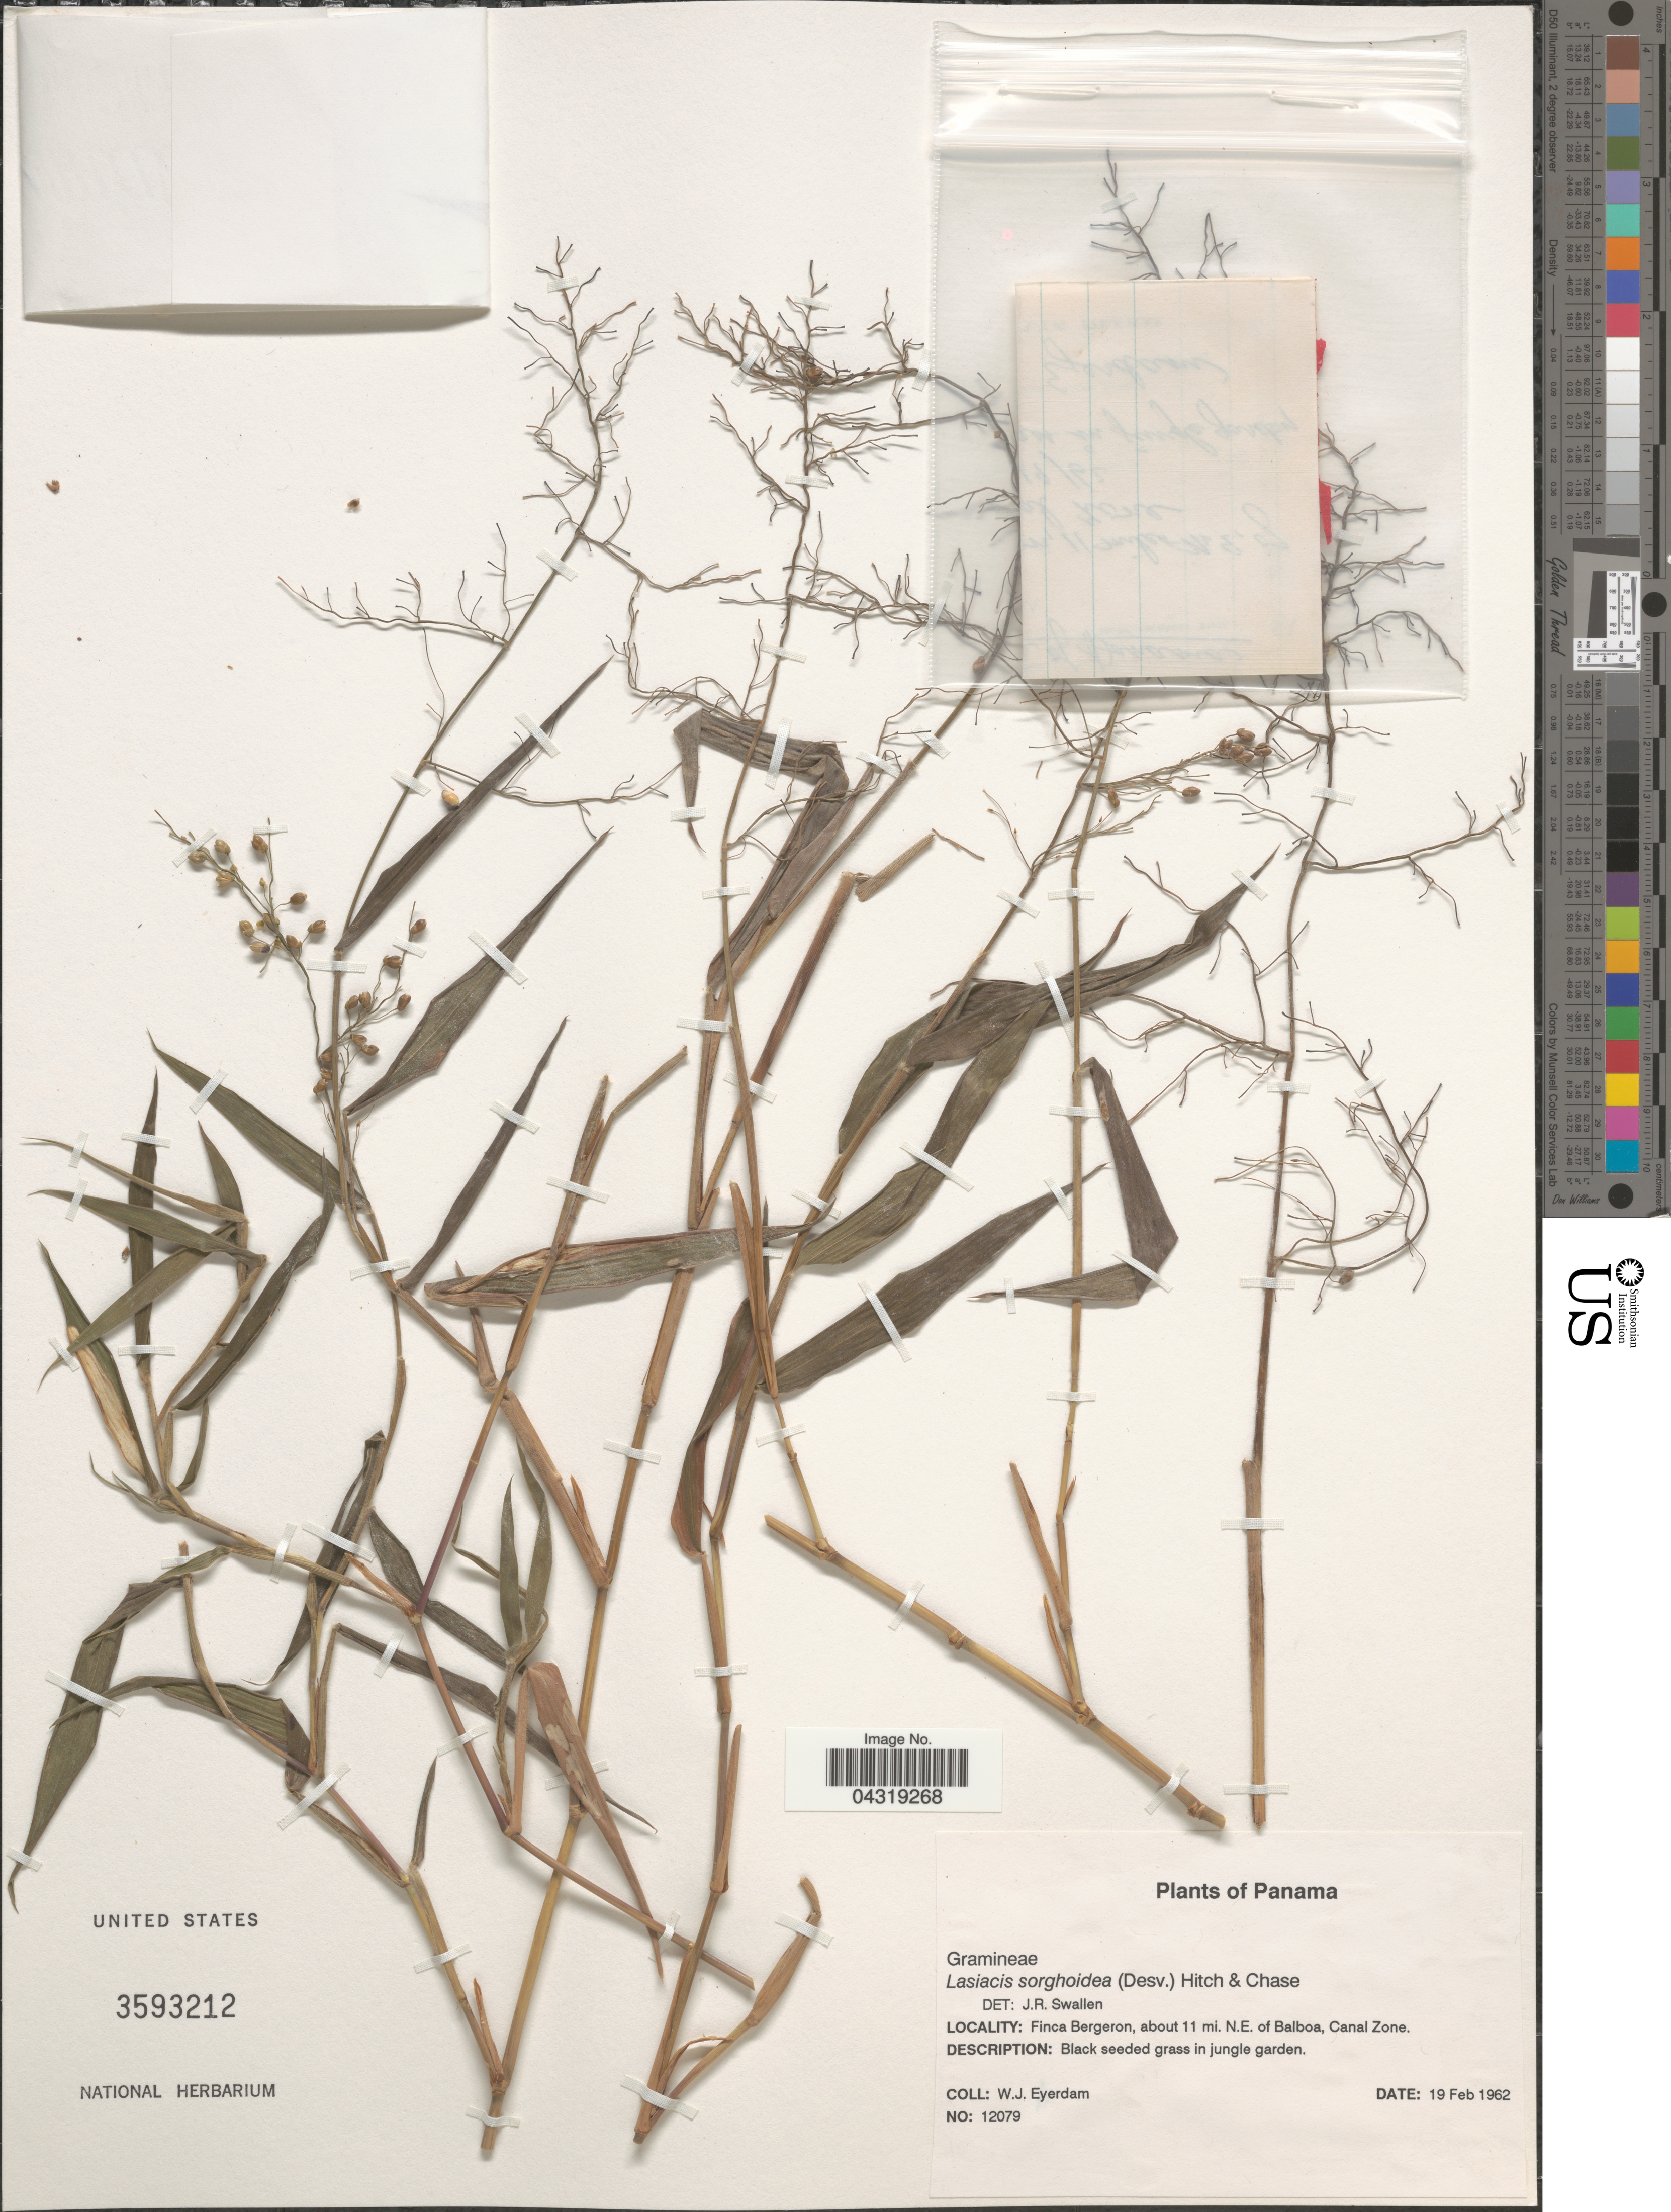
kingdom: Plantae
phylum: Tracheophyta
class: Liliopsida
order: Poales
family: Poaceae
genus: Lasiacis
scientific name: Lasiacis sorghoidea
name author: (Desv. ex Ham.) Hitchc. & Chase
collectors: W. J. Eyerdam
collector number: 12079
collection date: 1962-02-19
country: Panama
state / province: Colón / Panamá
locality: Finca Bergeron, about 11 mi. N. E. of Balboa, Canal Zone.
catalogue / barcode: US 3593212